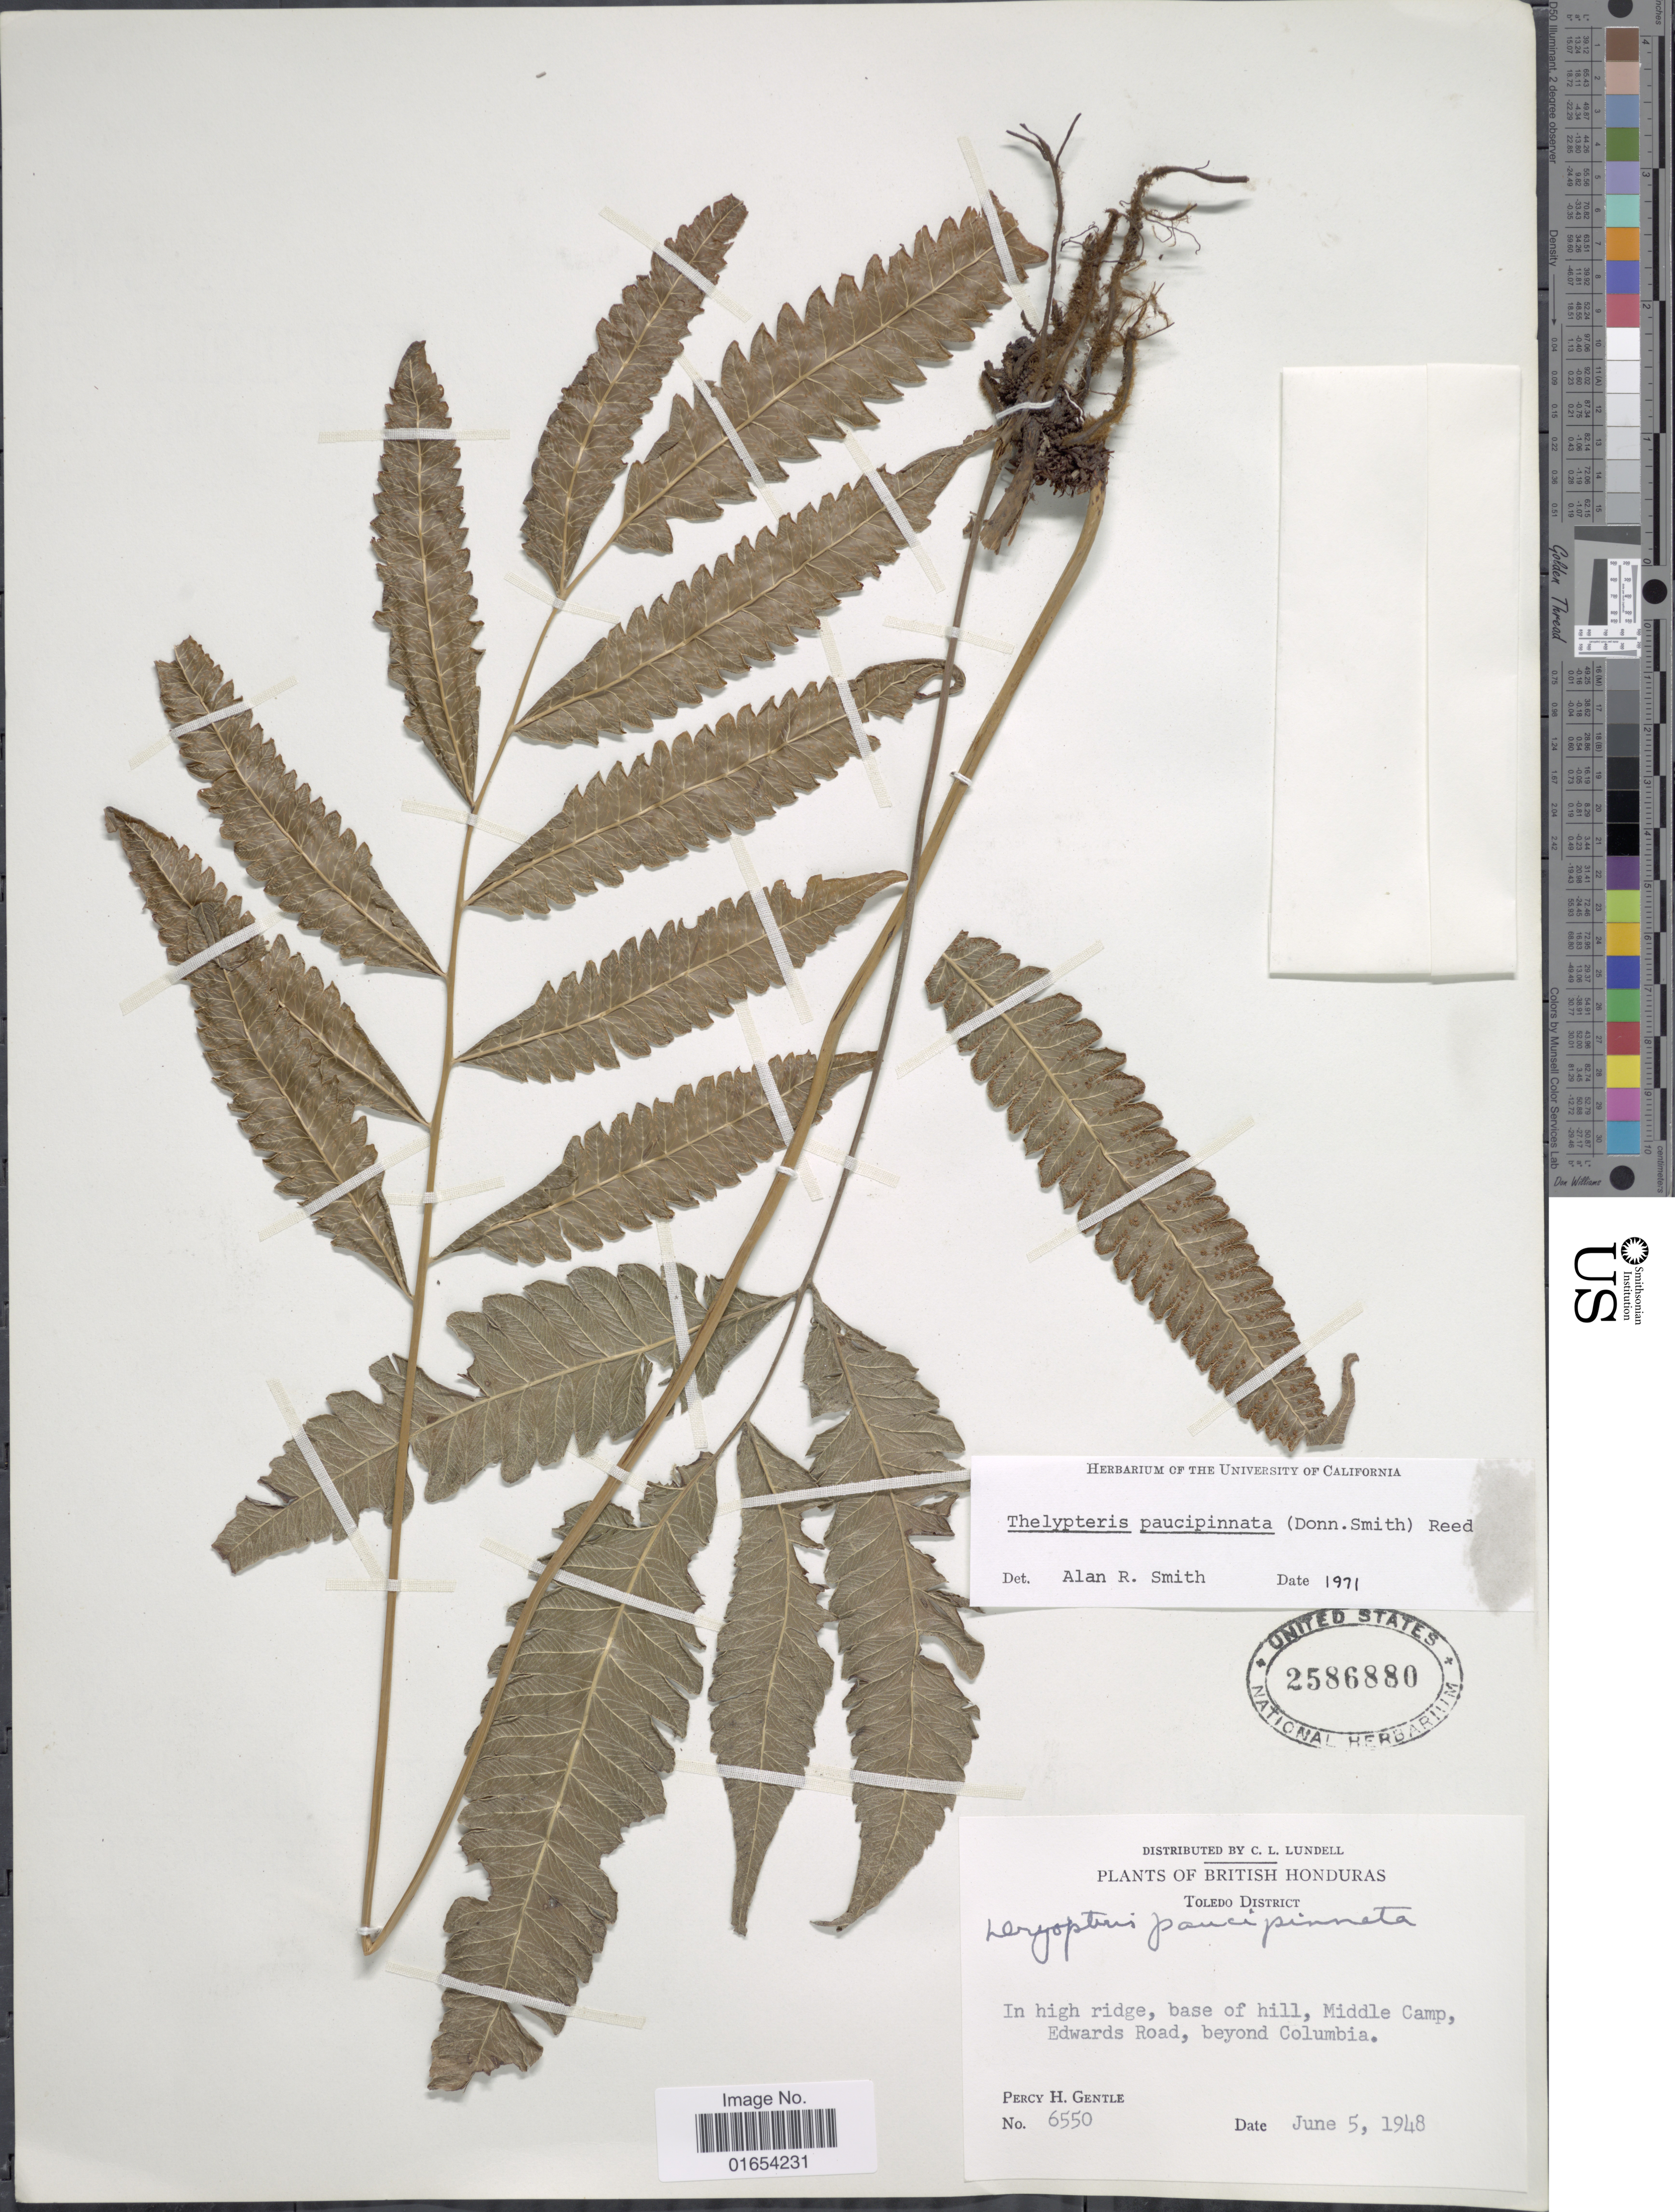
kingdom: Plantae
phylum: Tracheophyta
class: Polypodiopsida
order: Polypodiales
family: Thelypteridaceae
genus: Goniopteris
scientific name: Goniopteris paucipinnata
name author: (Donn. Sm.) Salino & T.E. Almeida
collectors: P. H. Gentle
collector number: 6550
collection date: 1948-06-05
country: Belize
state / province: Toledo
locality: British Honduras, Toledo District, in high ridge, base of hill, Middle Camp, Edwards Road, beyond Colombia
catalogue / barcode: US 2586880